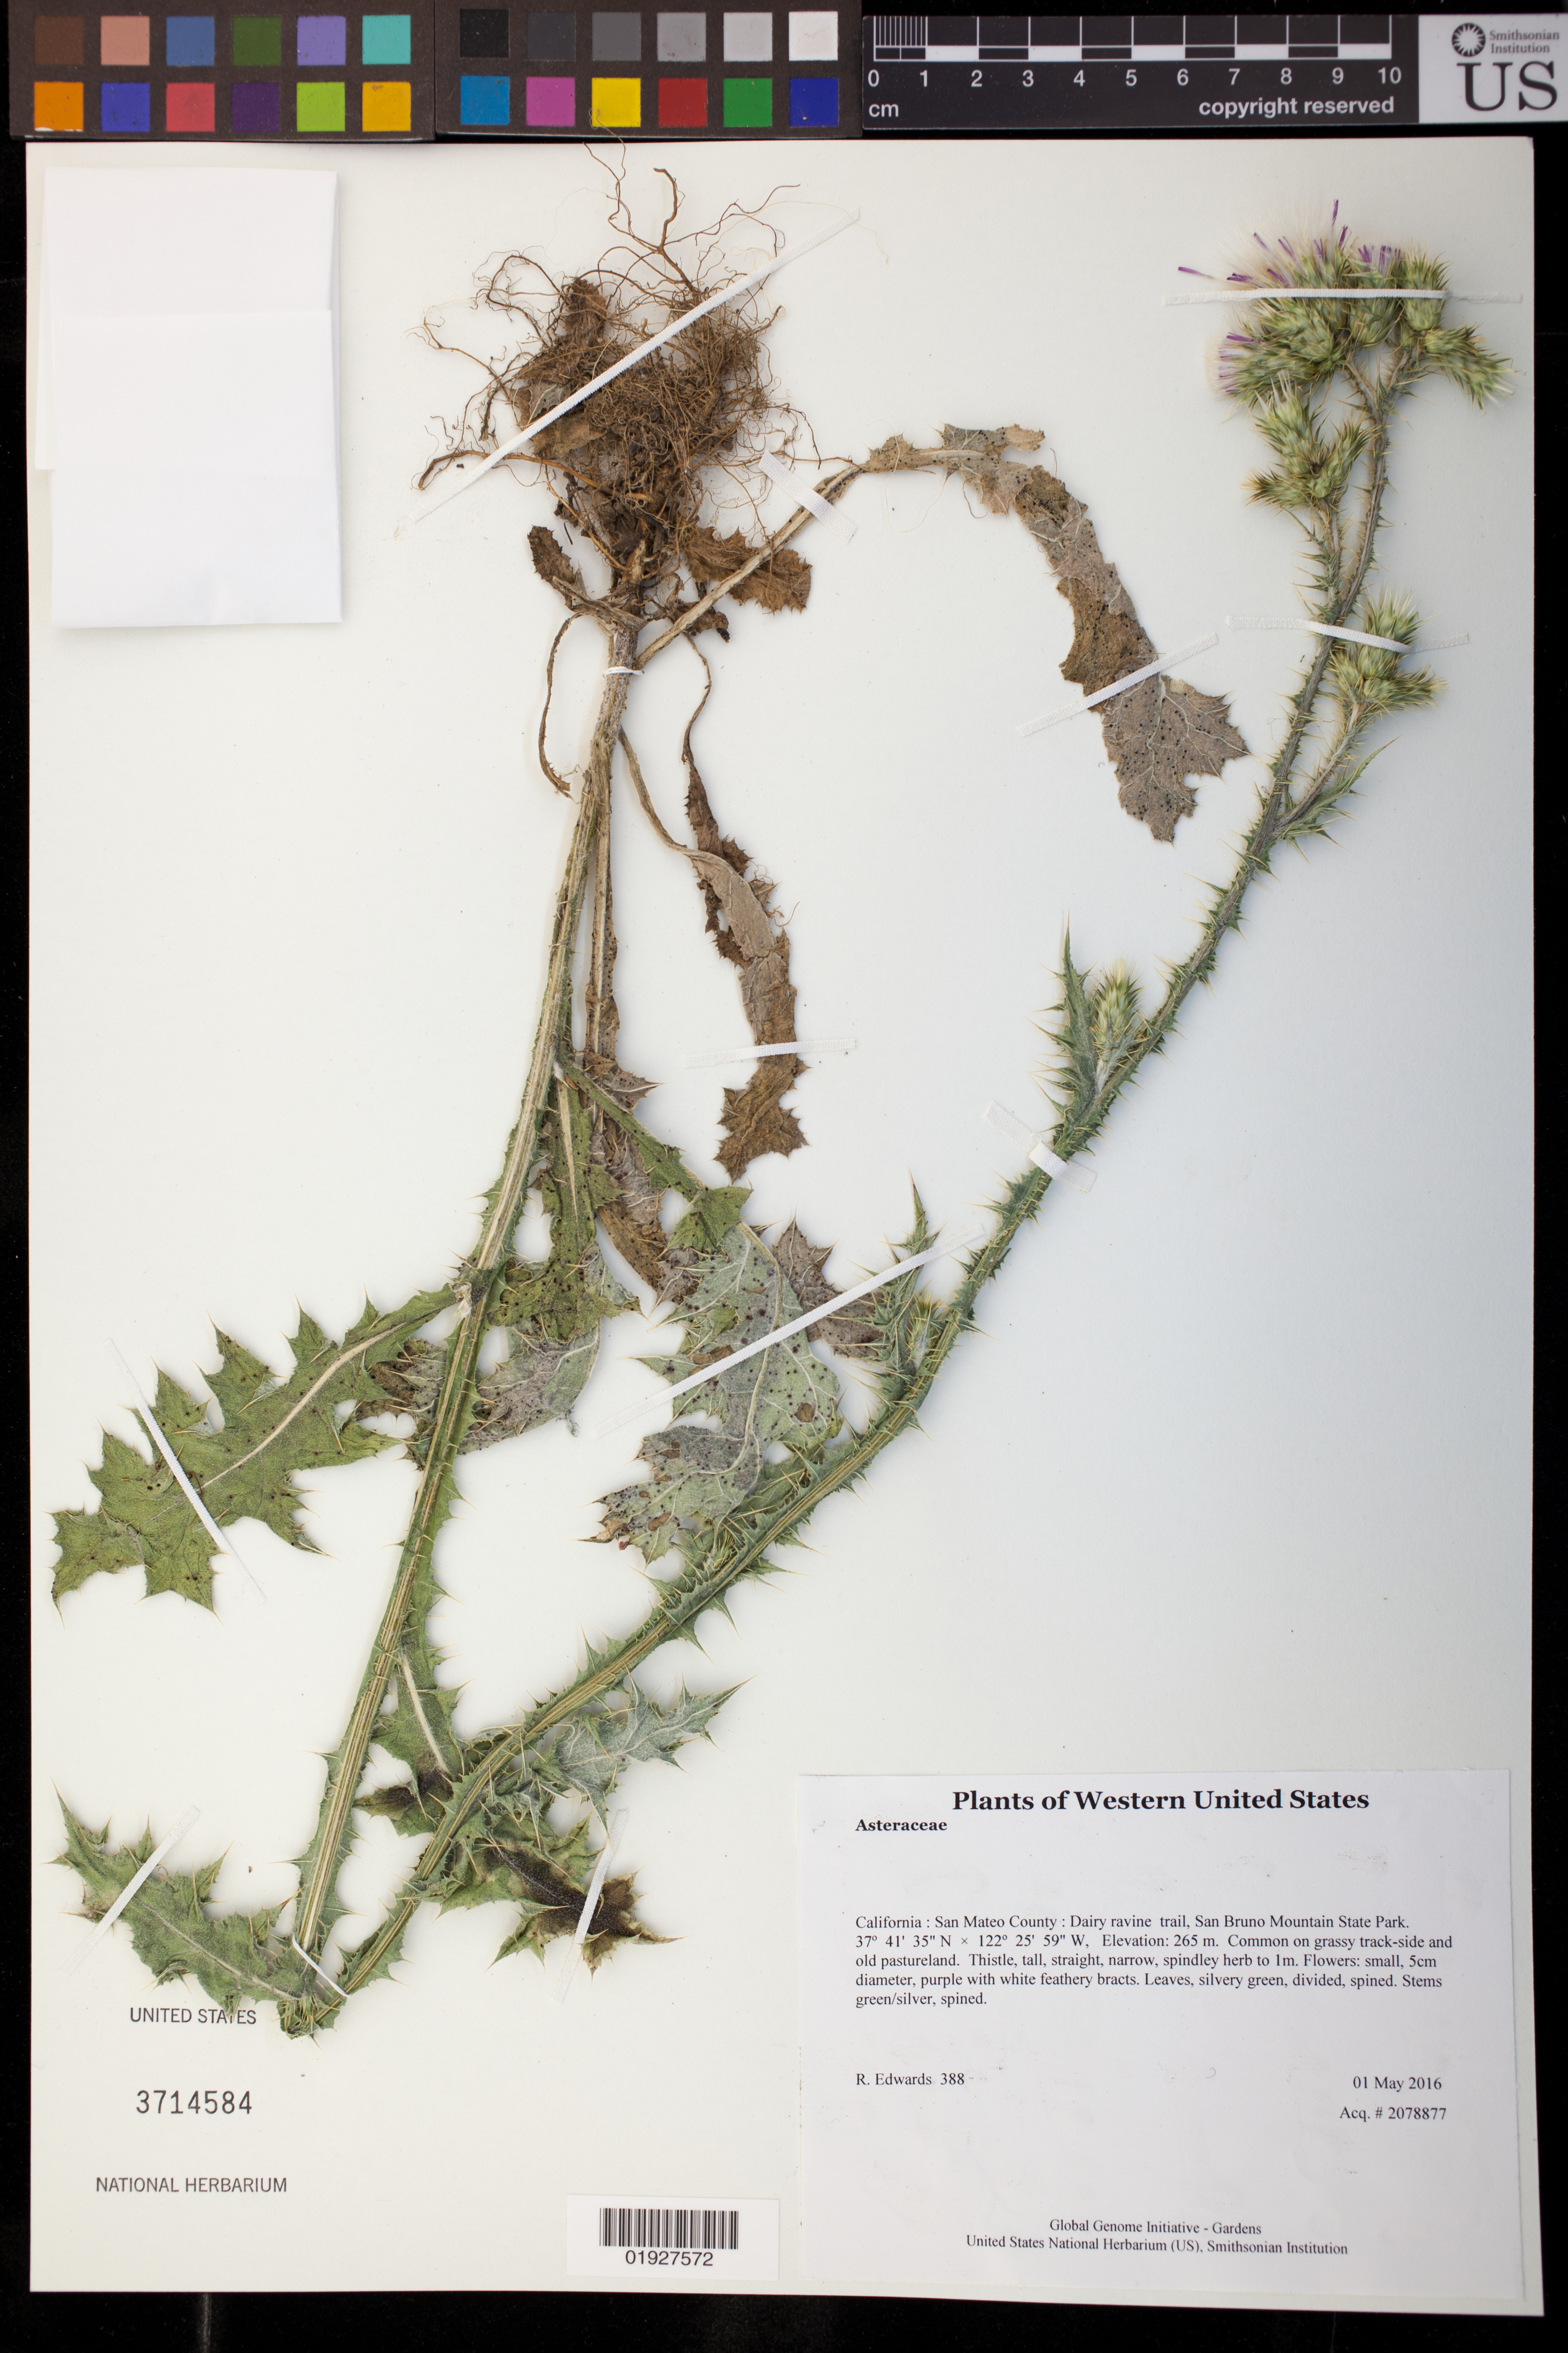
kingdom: Plantae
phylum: Tracheophyta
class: Magnoliopsida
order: Asterales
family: Asteraceae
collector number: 388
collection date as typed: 1 May 2016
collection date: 2016-05-01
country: United States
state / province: California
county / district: San Mateo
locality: Dairy ravine trail, San Bruno Mountain State Park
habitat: Common on grassy track-side and old pastureland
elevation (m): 265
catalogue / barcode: US 3714584